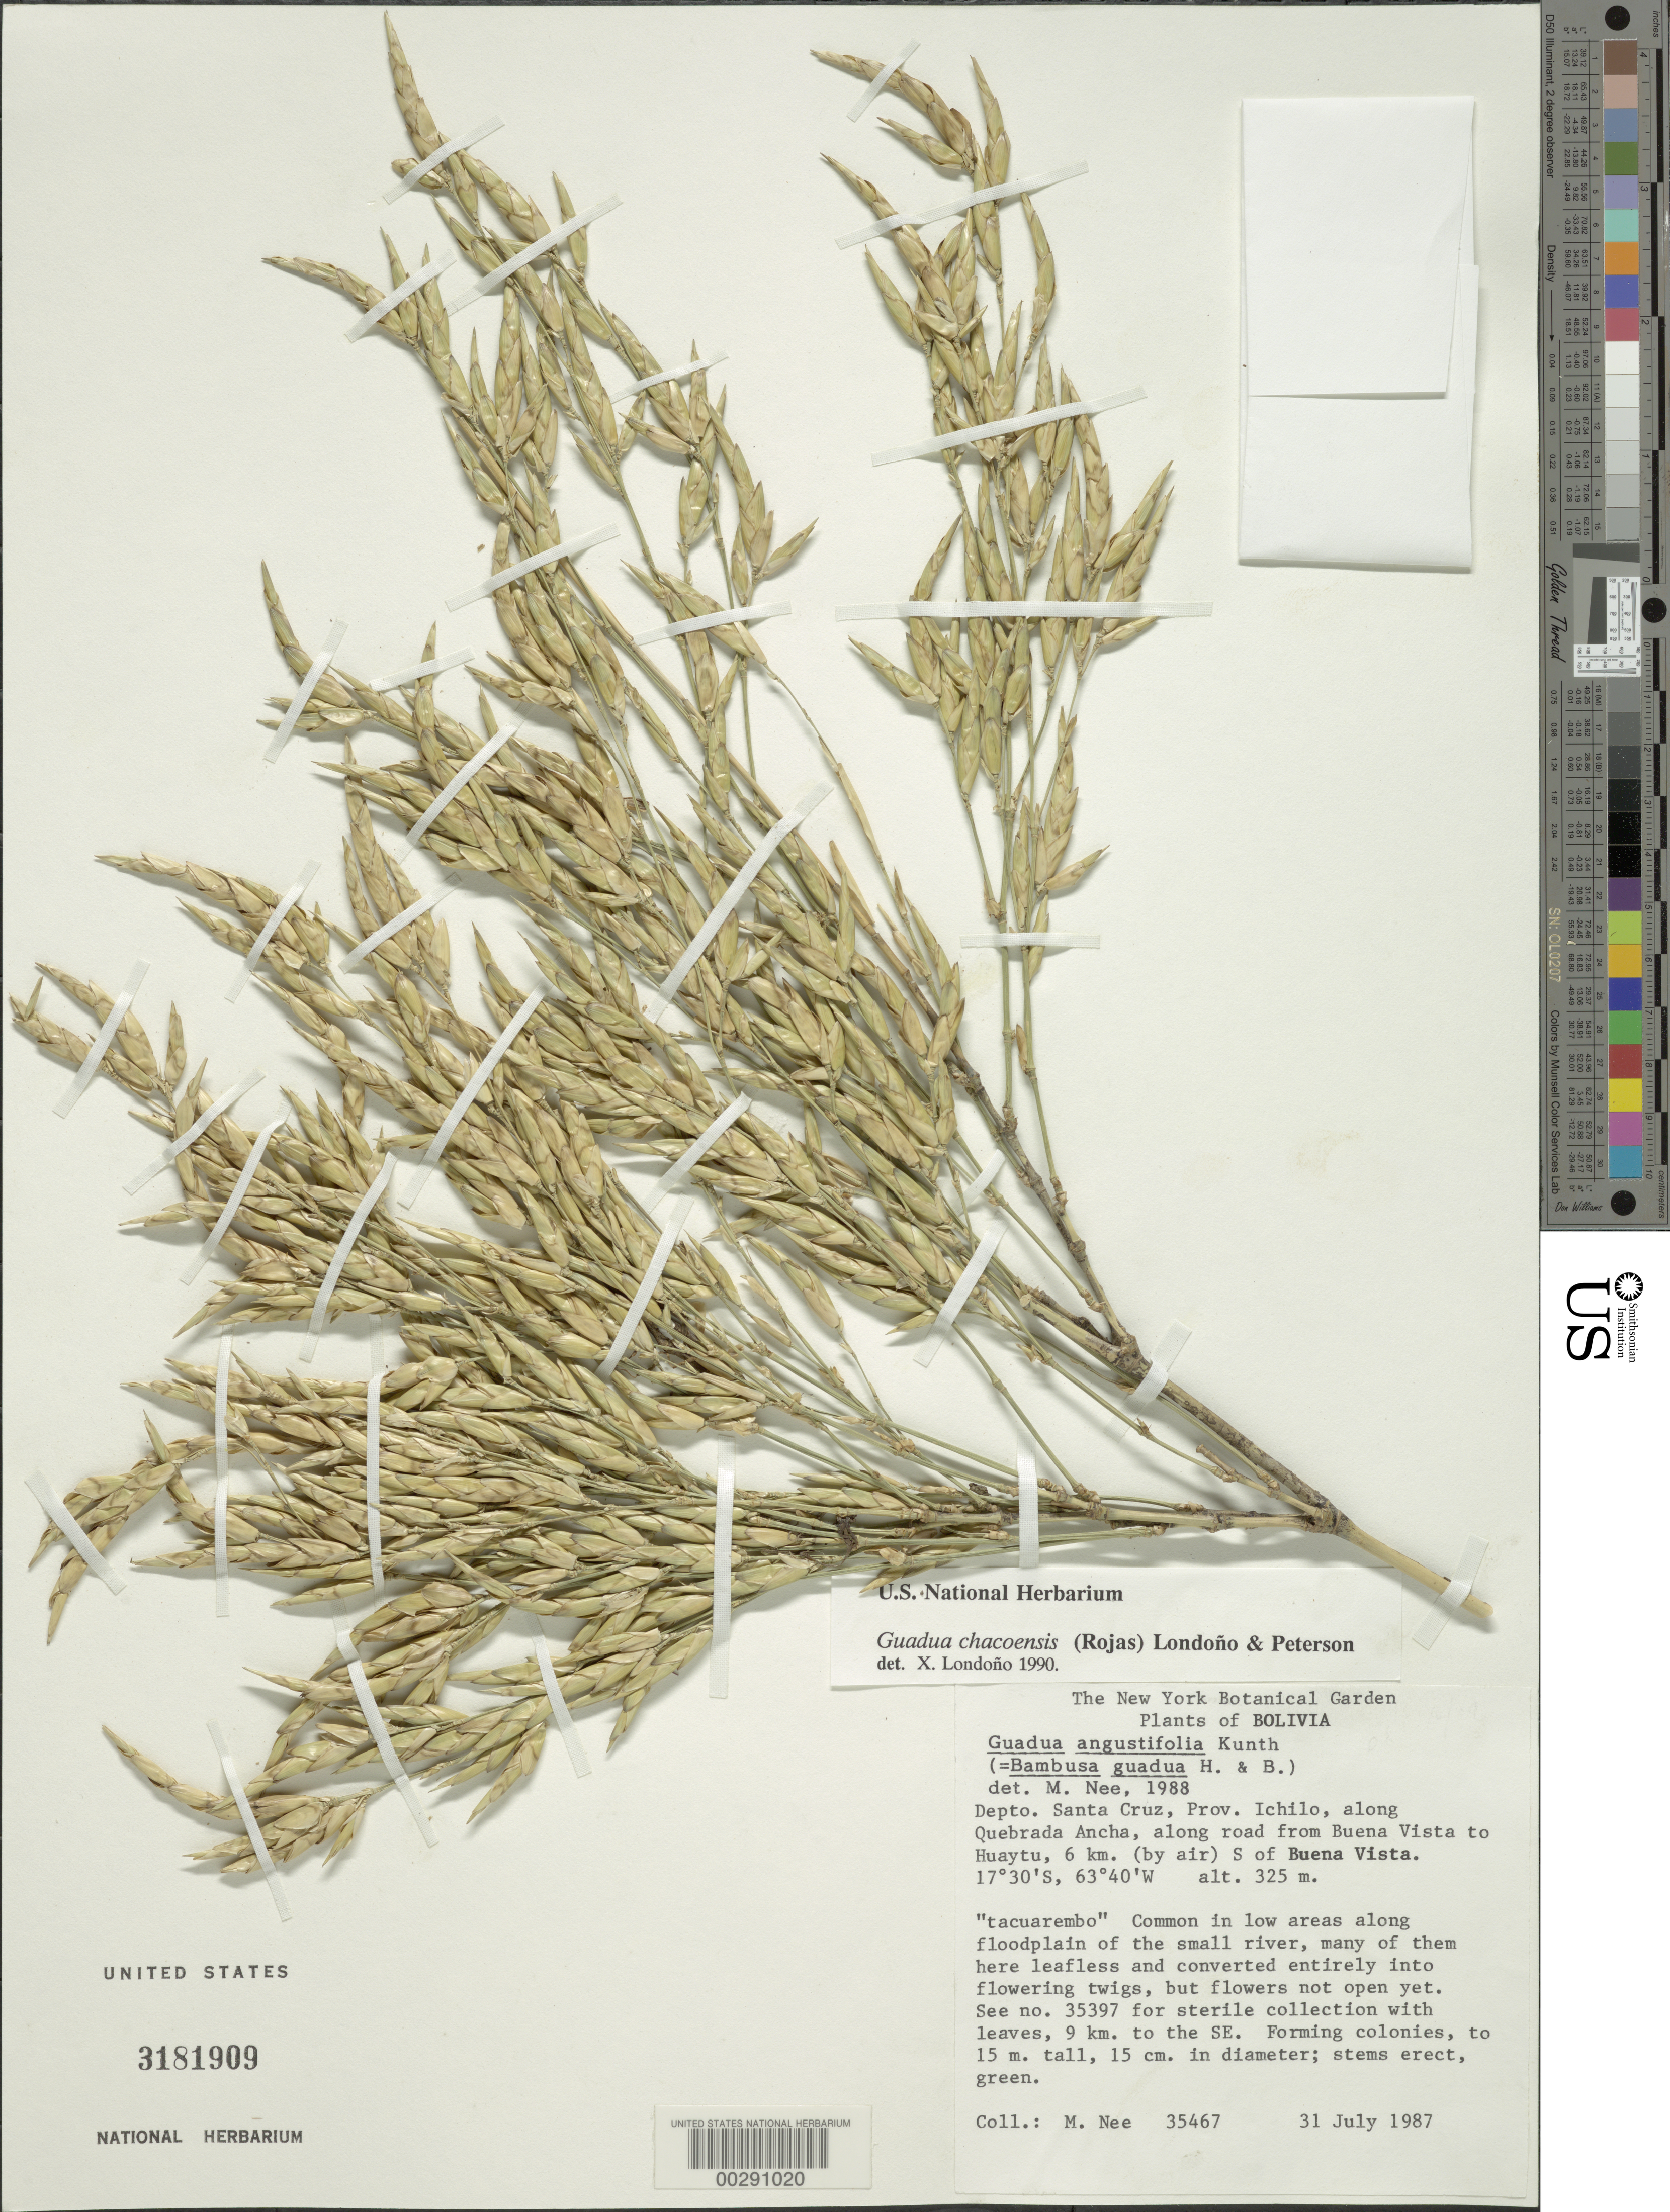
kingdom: Plantae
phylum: Tracheophyta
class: Liliopsida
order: Poales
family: Poaceae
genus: Guadua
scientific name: Guadua chacoensis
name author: (Rojas) Londoño & P.M. Peterson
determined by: Londoño, X., (TULV), Jardin Botanico "Juan Maria Cespedes"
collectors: M. Nee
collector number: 35467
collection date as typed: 31 Jul 1987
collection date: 1987-07-31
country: Bolivia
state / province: Santa Cruz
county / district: Ichilo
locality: Along Quebrada Acha, along road from Buena Vista to Huaytu, 6 km by air S of Buena Vista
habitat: Along floodplain of the small river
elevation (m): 325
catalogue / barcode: US 3181909